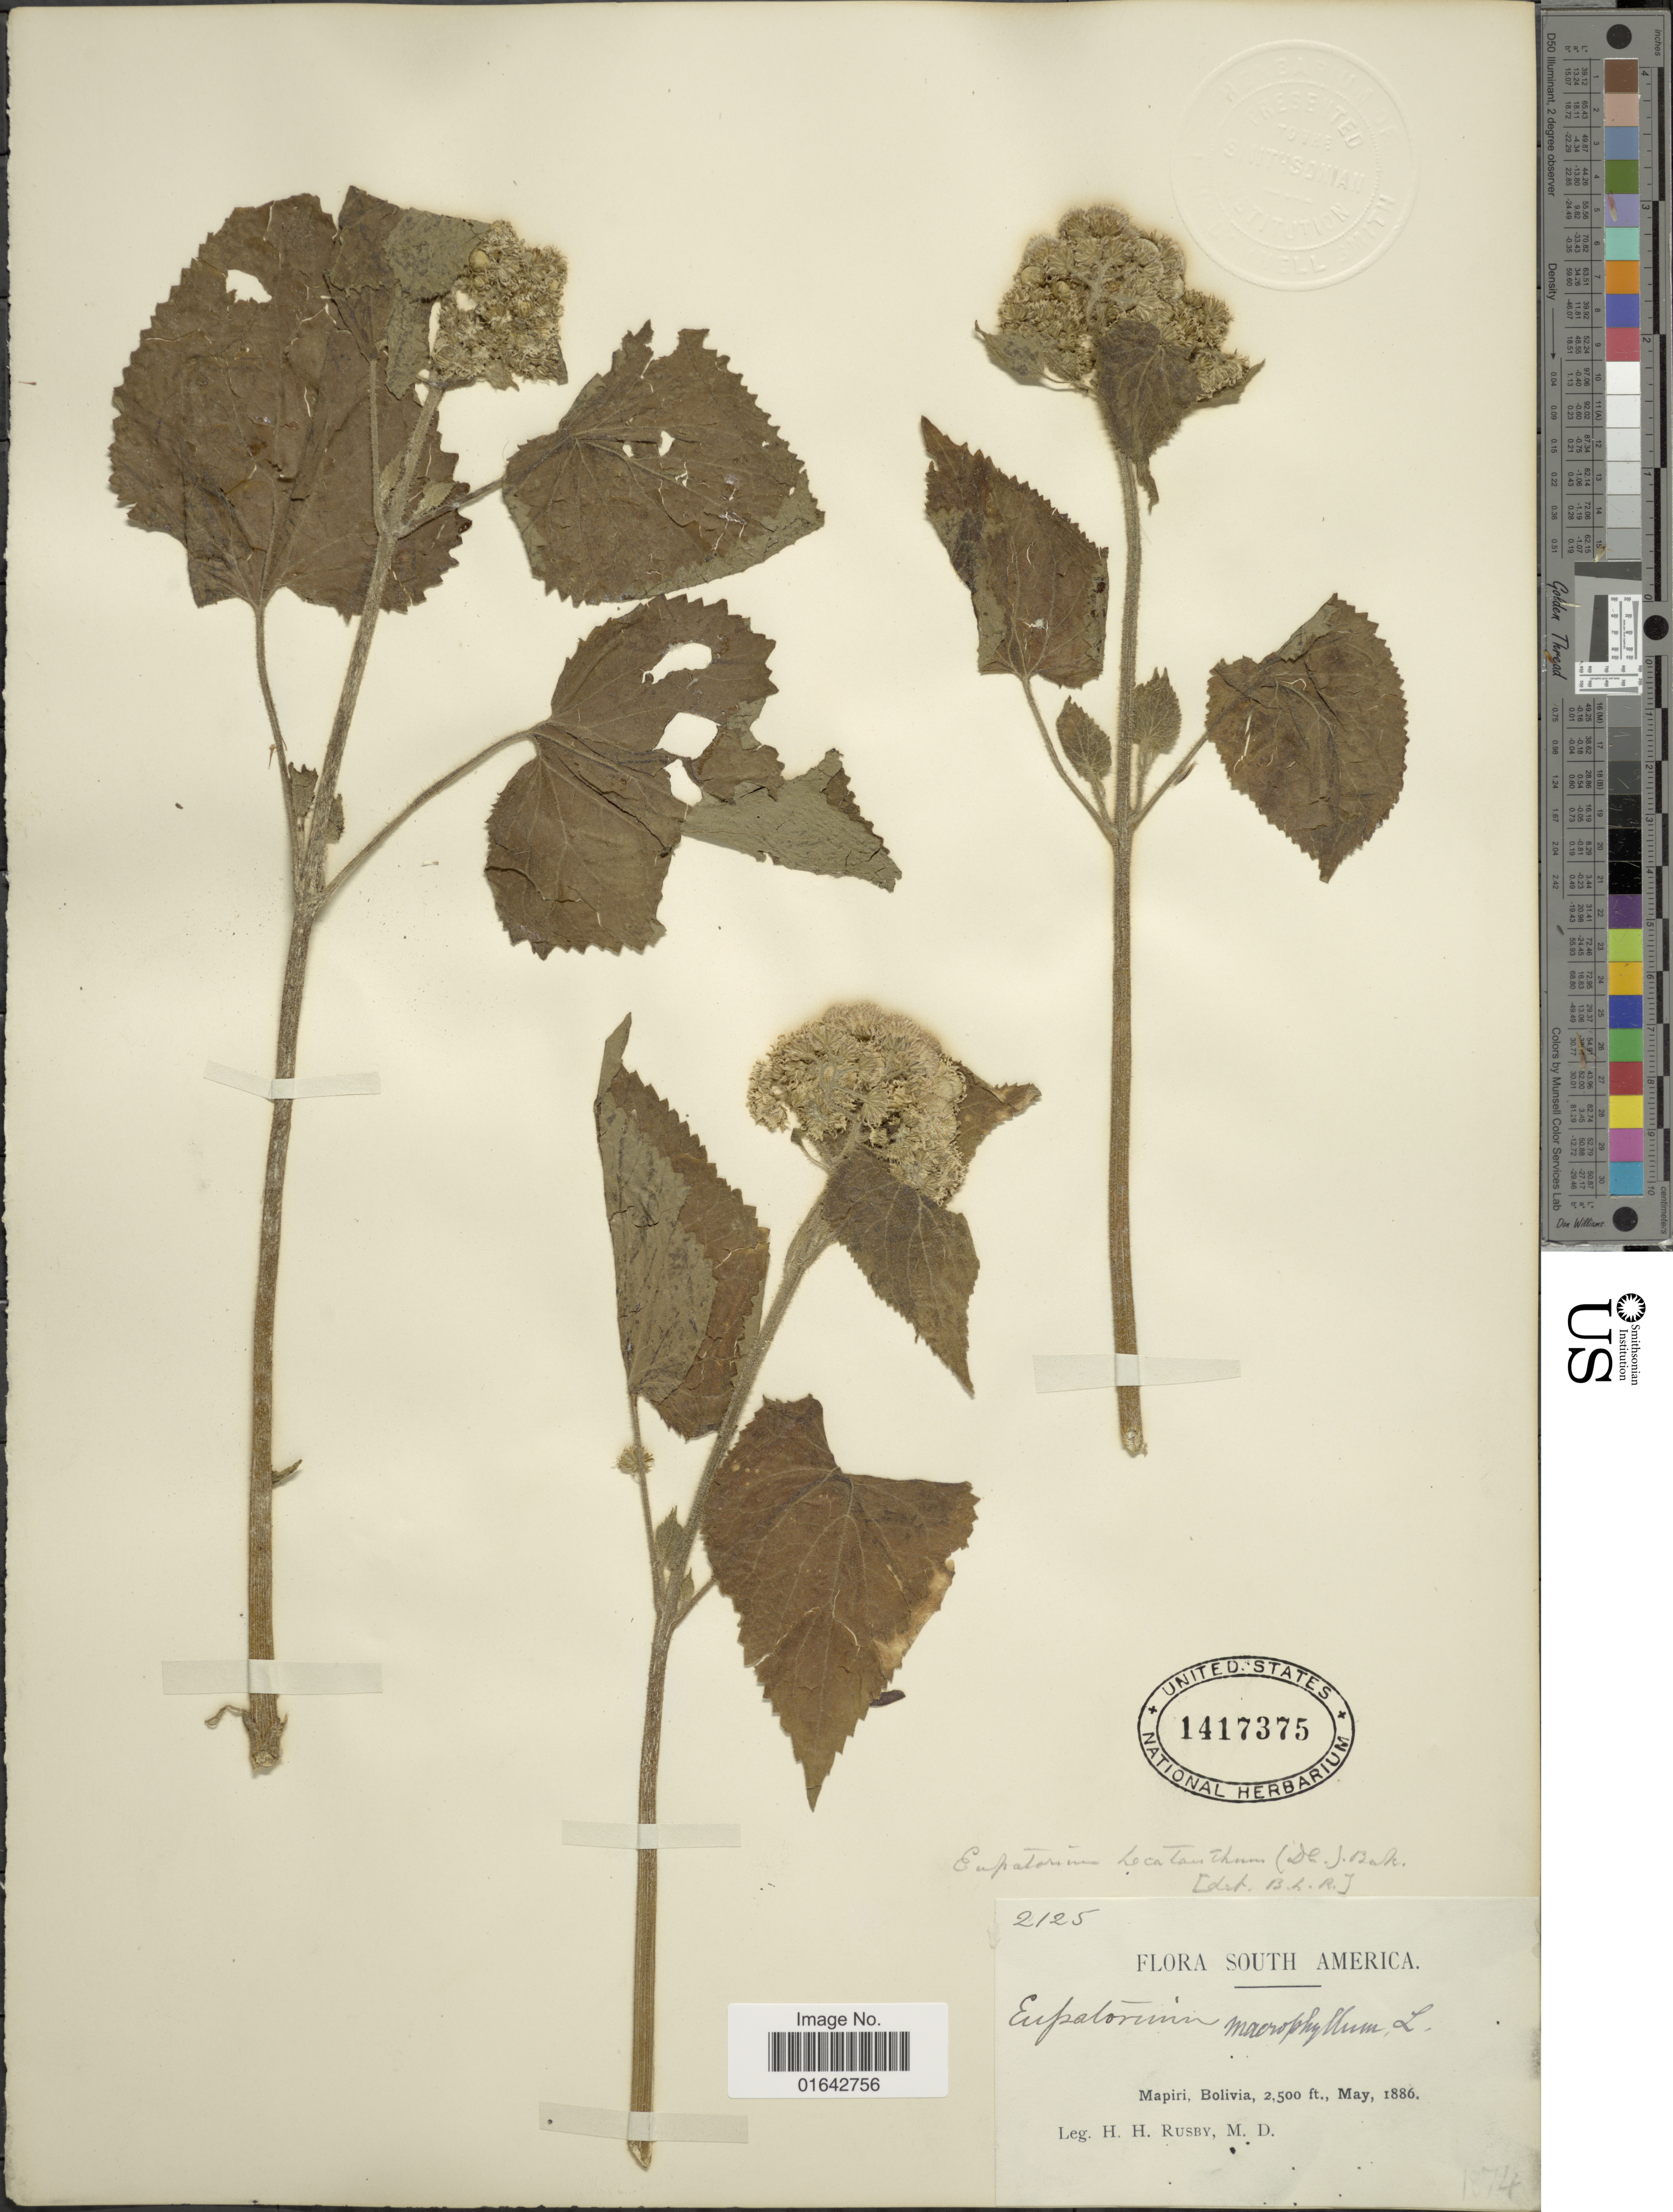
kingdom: Plantae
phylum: Tracheophyta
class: Magnoliopsida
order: Asterales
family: Asteraceae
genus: Urolepis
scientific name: Urolepis hecatantha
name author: (DC.) R.M. King & H. Rob.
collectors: H. H. Rusby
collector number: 2125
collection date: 1886-05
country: Bolivia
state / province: La Páz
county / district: Larecaja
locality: Mapiri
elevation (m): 762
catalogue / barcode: US 1417375